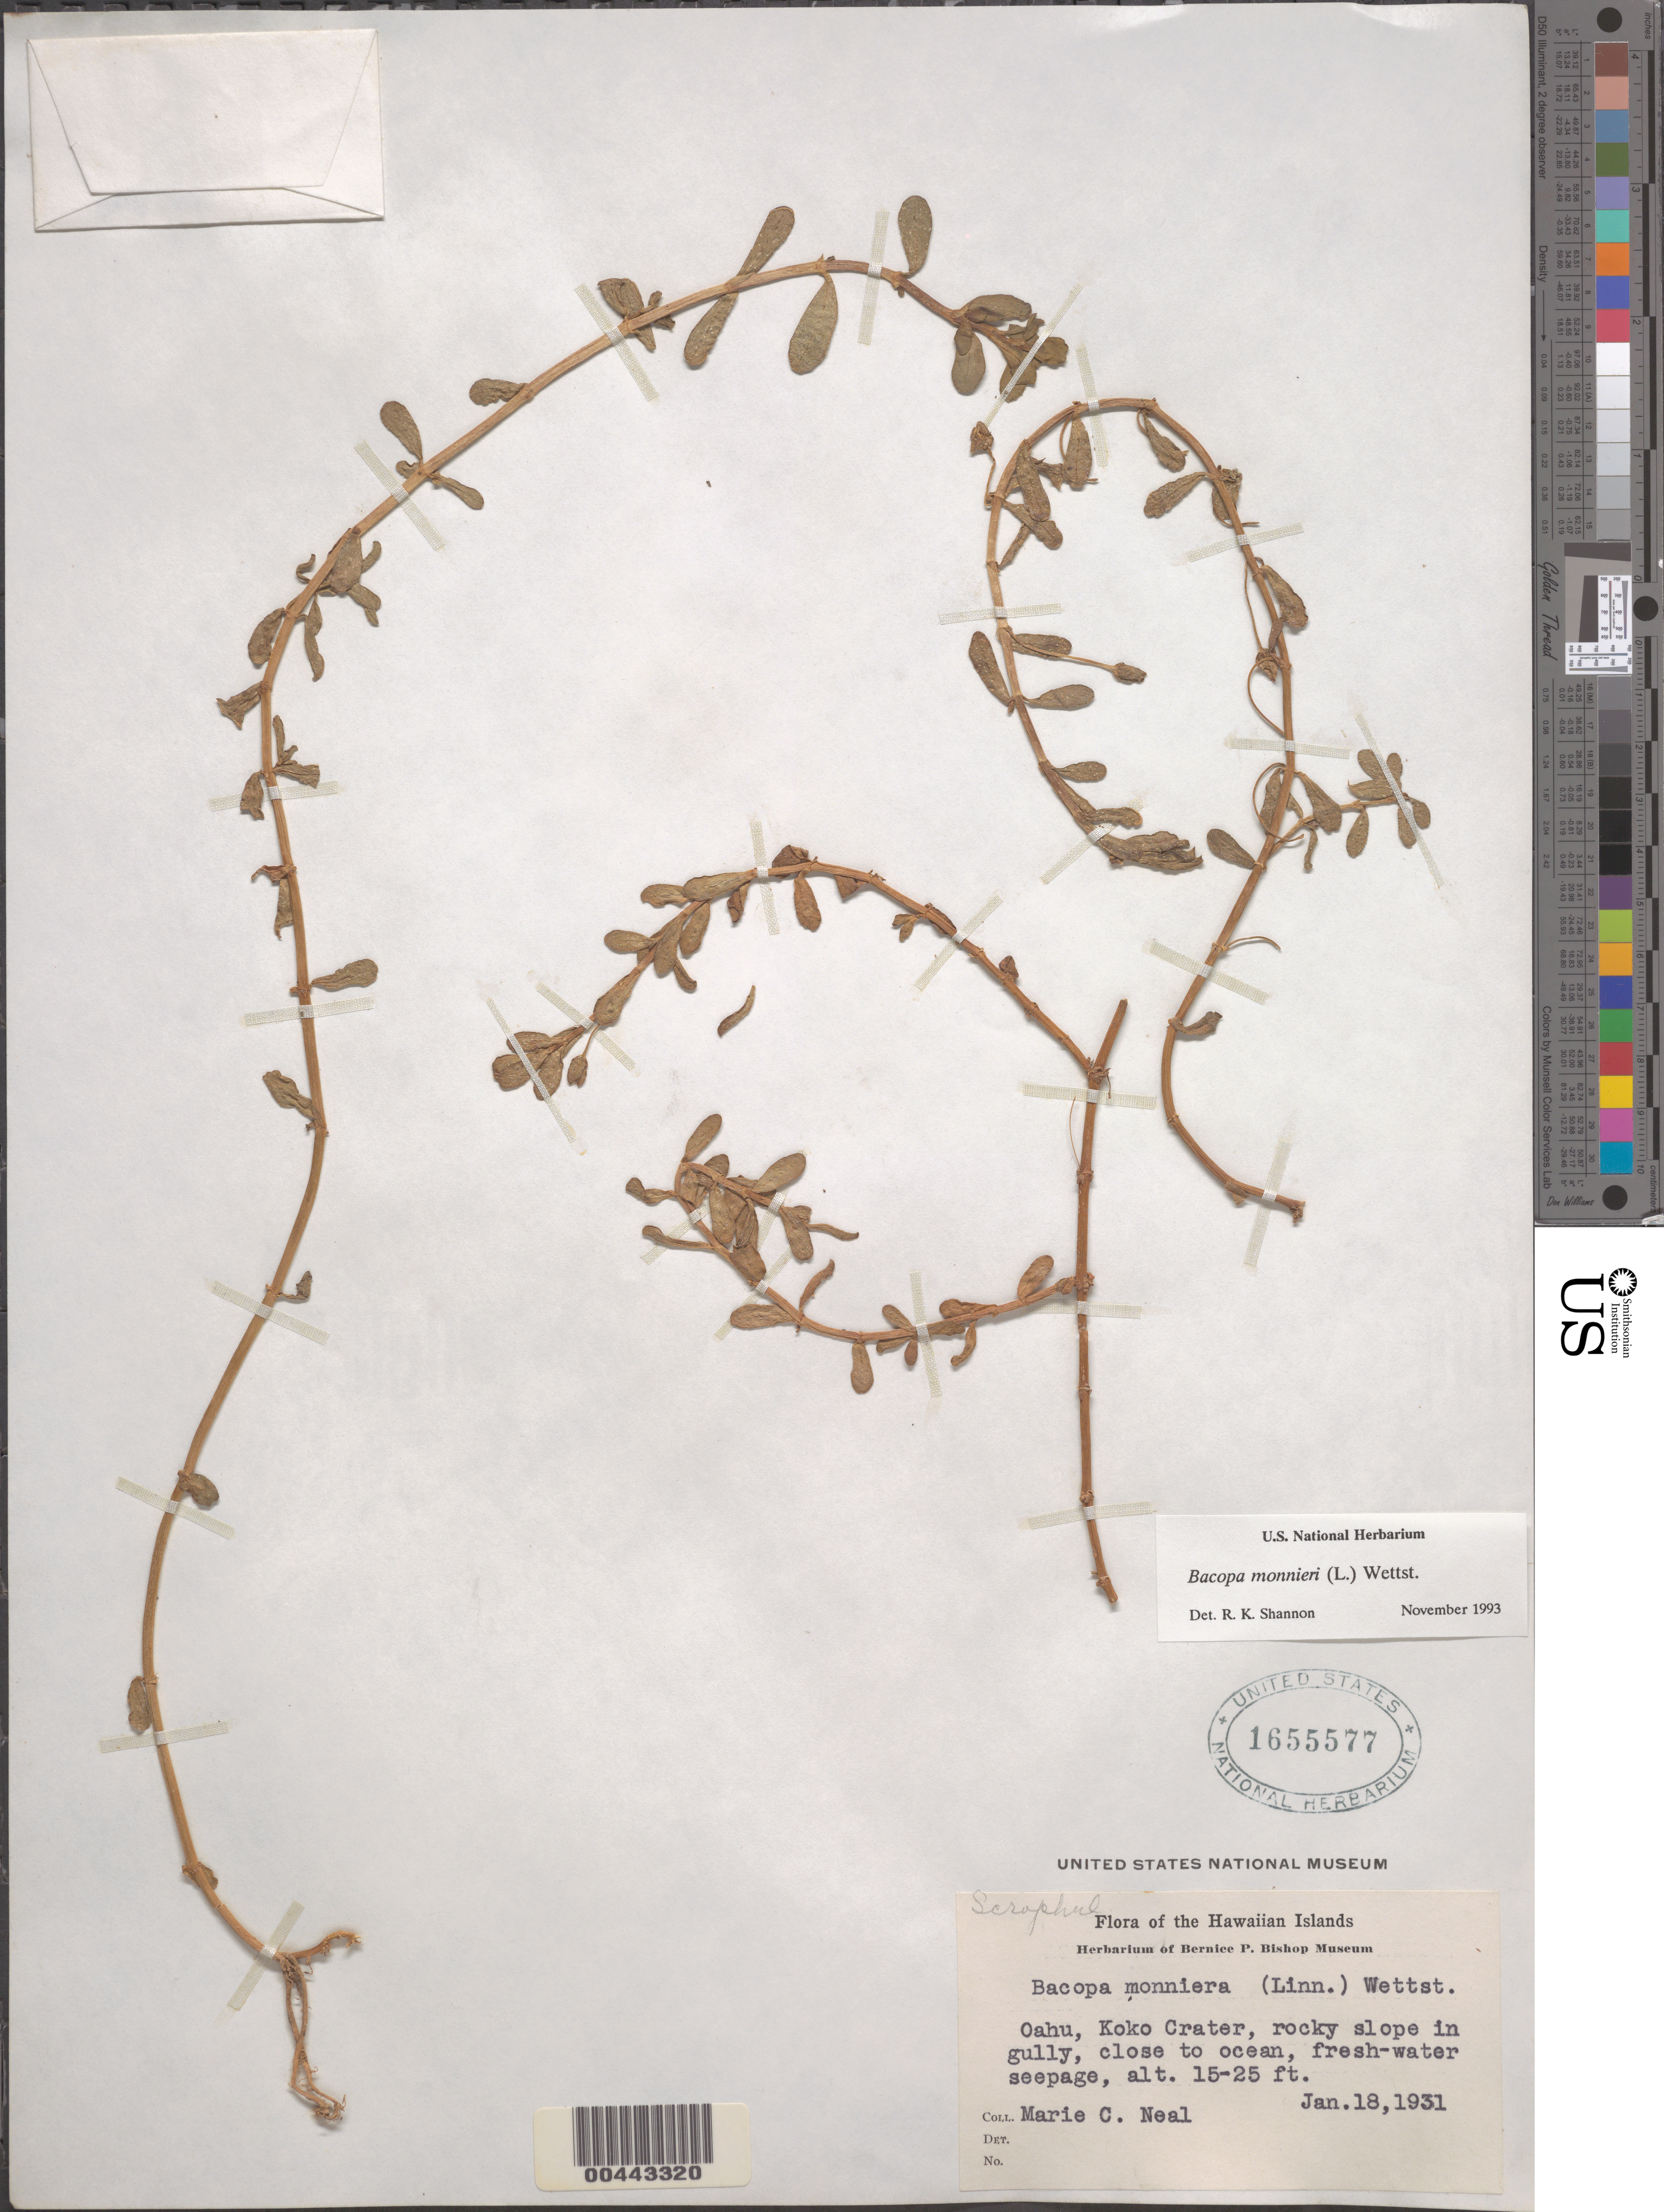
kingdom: Plantae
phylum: Tracheophyta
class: Magnoliopsida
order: Lamiales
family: Plantaginaceae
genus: Bacopa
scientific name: Bacopa monnieri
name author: (L.) Wettst.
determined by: Shannon, R. K., (UNITED STATES)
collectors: W. Ning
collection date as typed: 18 Jan 1931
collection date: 1931-01-18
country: United States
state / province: Hawaii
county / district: Honolulu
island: Oahu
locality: Koko Crater, close to ocean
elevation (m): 5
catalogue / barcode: US 1655577